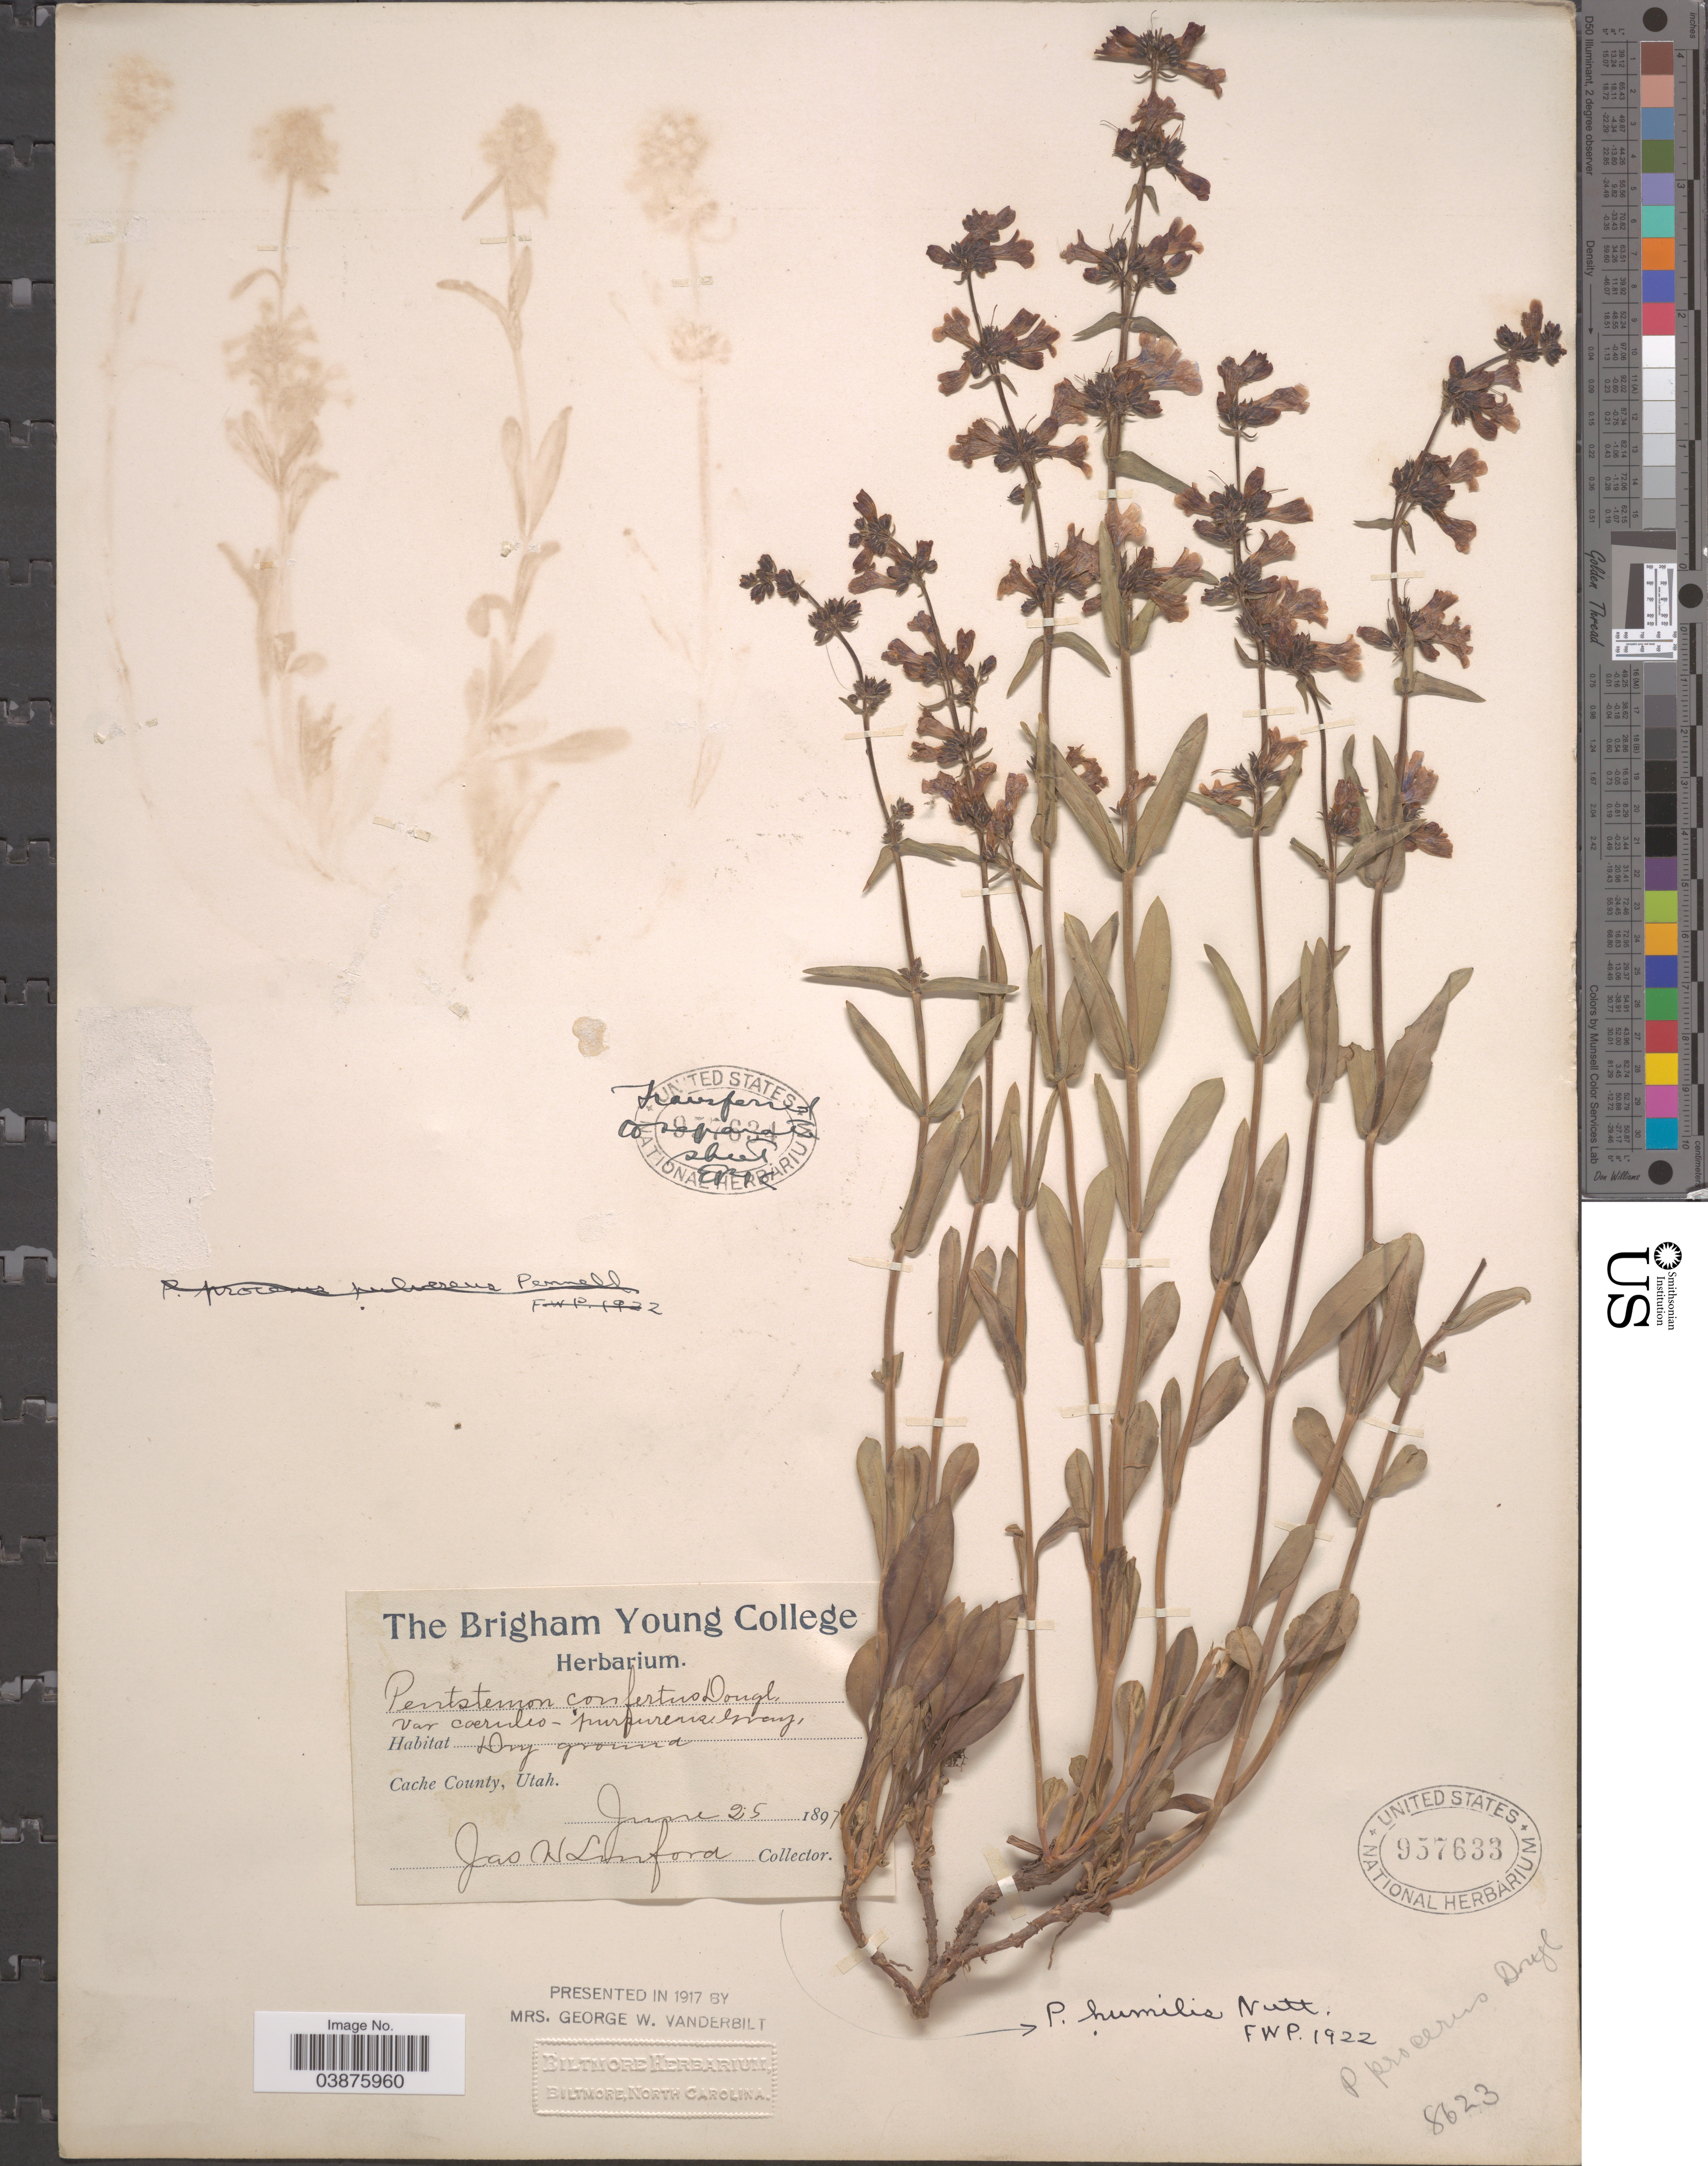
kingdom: Plantae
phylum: Tracheophyta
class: Magnoliopsida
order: Lamiales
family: Plantaginaceae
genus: Penstemon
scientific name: Penstemon humilis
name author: Nutt. ex A. Gray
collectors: J. Linford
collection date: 1897-06-25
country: United States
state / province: Utah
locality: Cache County.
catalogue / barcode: US 957633